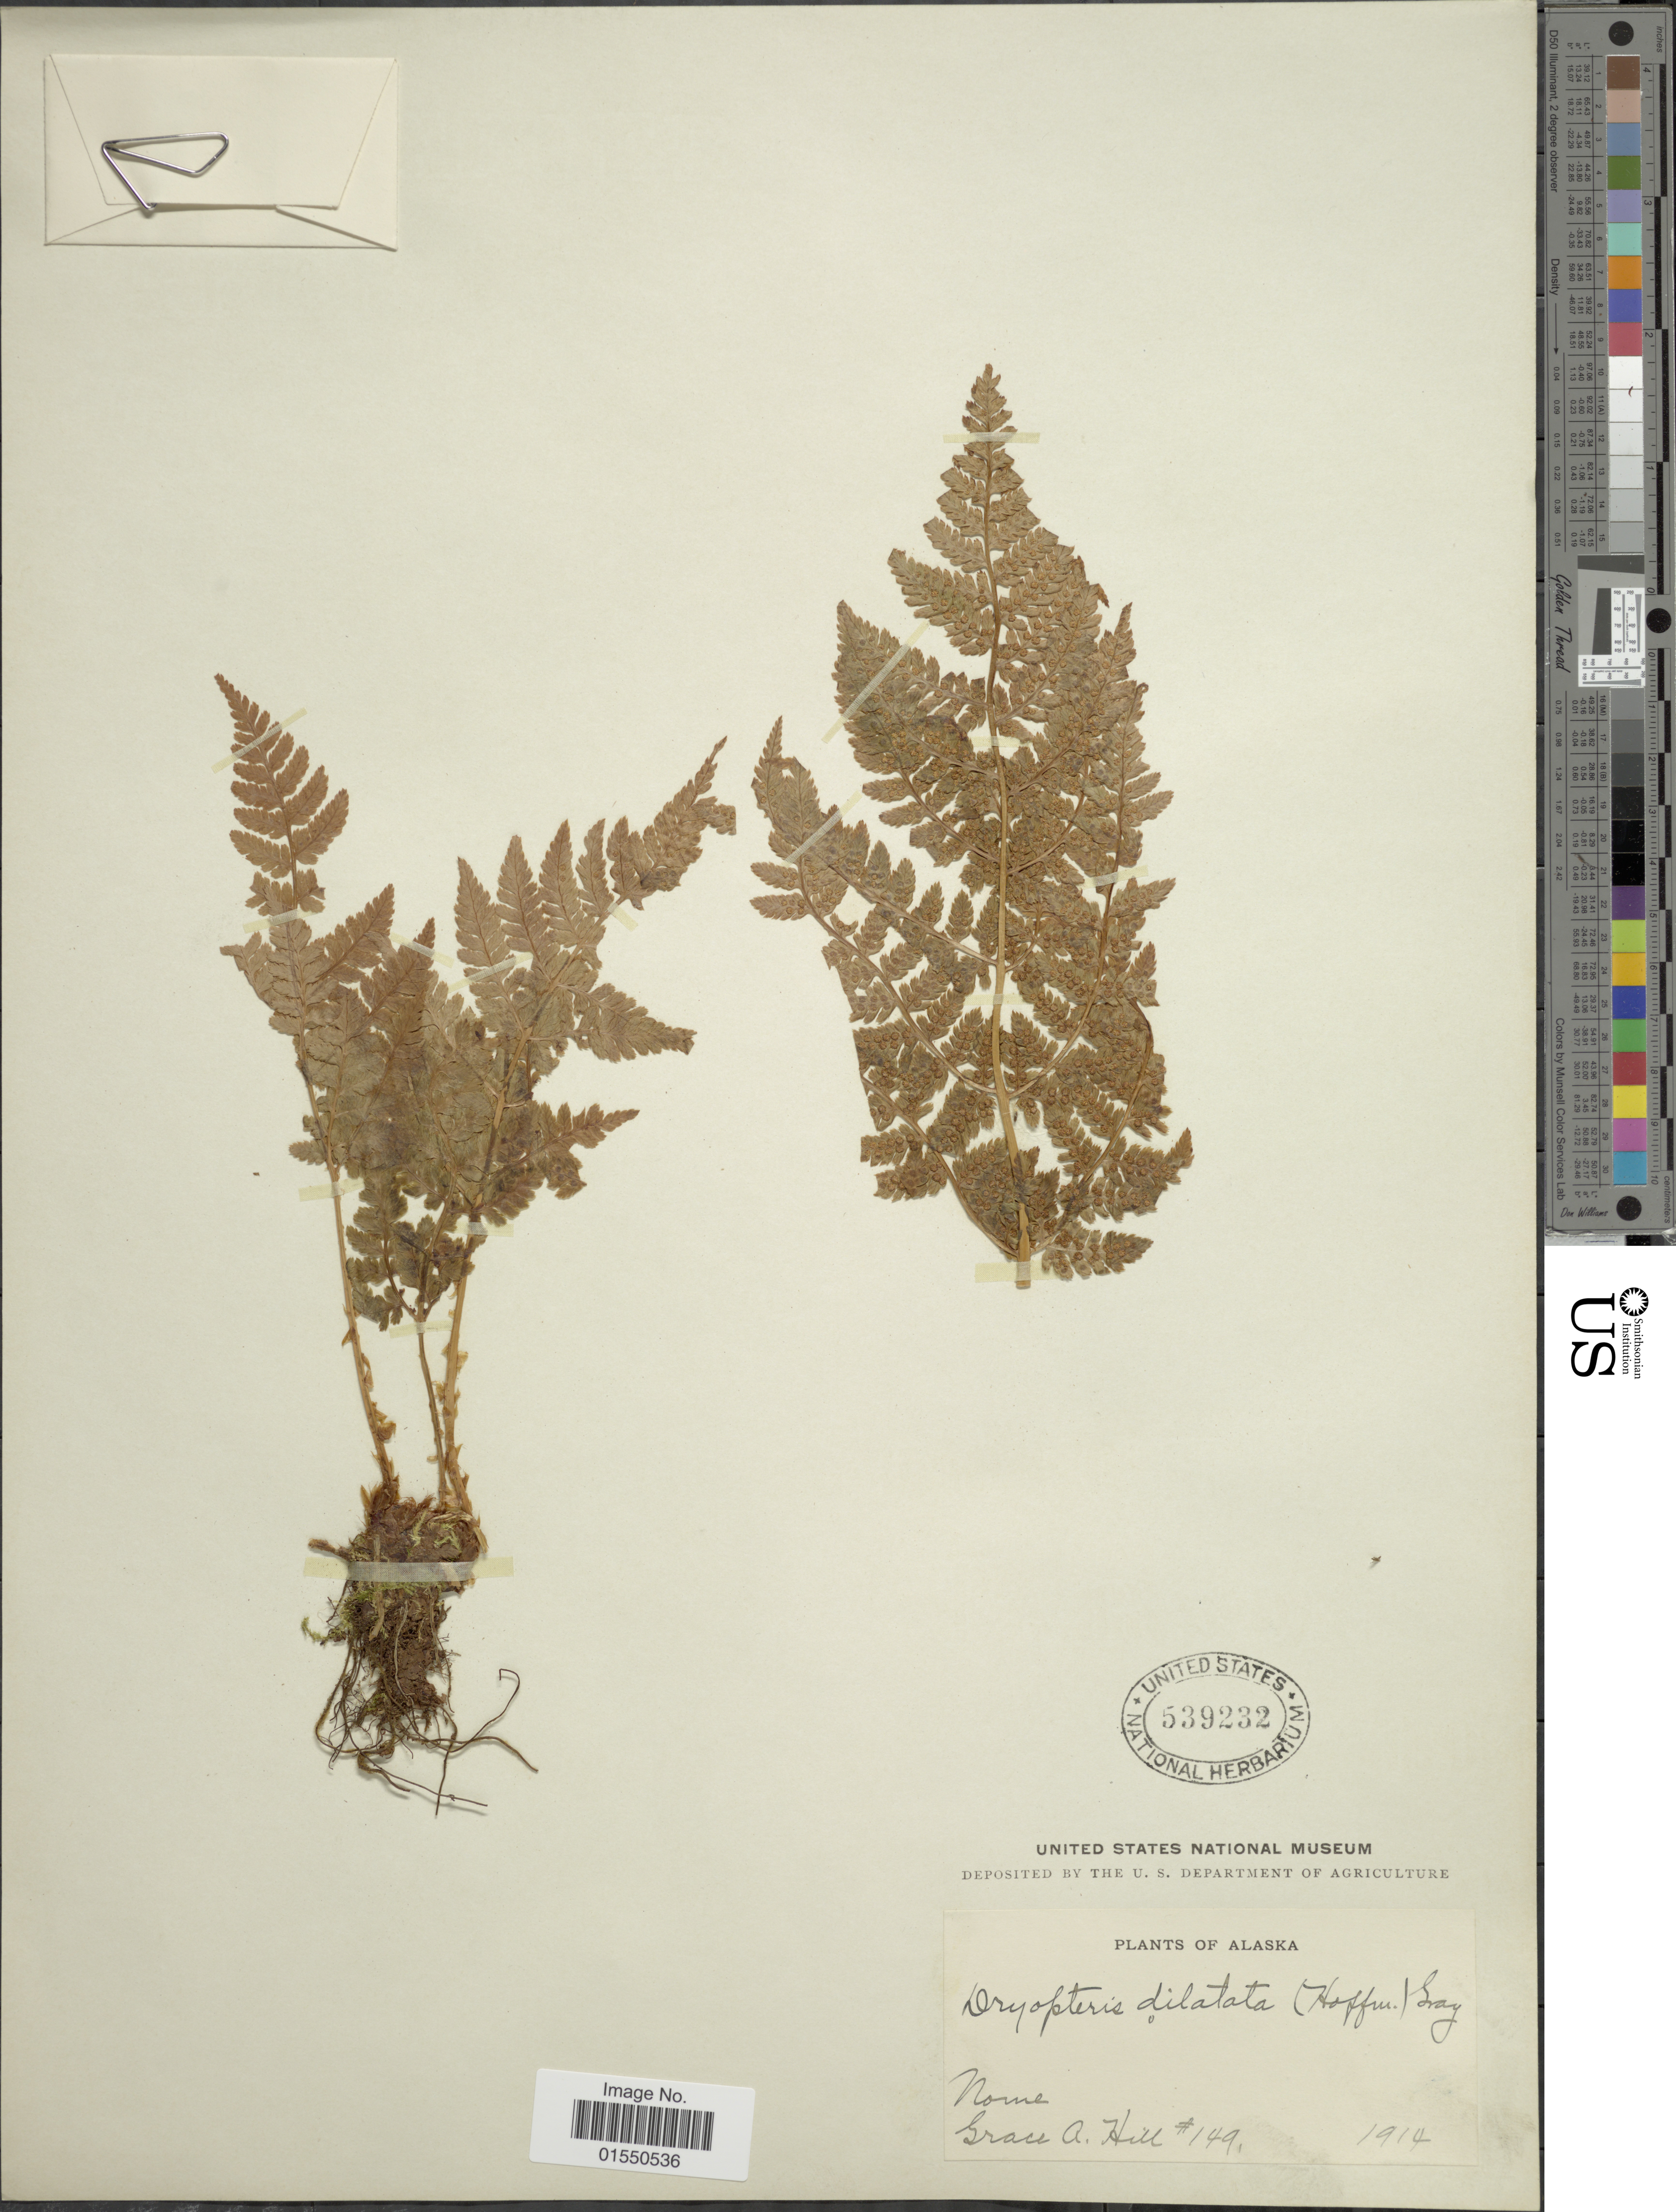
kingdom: Plantae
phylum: Tracheophyta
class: Polypodiopsida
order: Polypodiales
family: Dryopteridaceae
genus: Dryopteris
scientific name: Dryopteris expansa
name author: (C. Presl) Fraser-Jenk. & Jermy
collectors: G. A. Hill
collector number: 149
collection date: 1914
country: United States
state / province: Alaska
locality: Nome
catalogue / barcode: US 539232